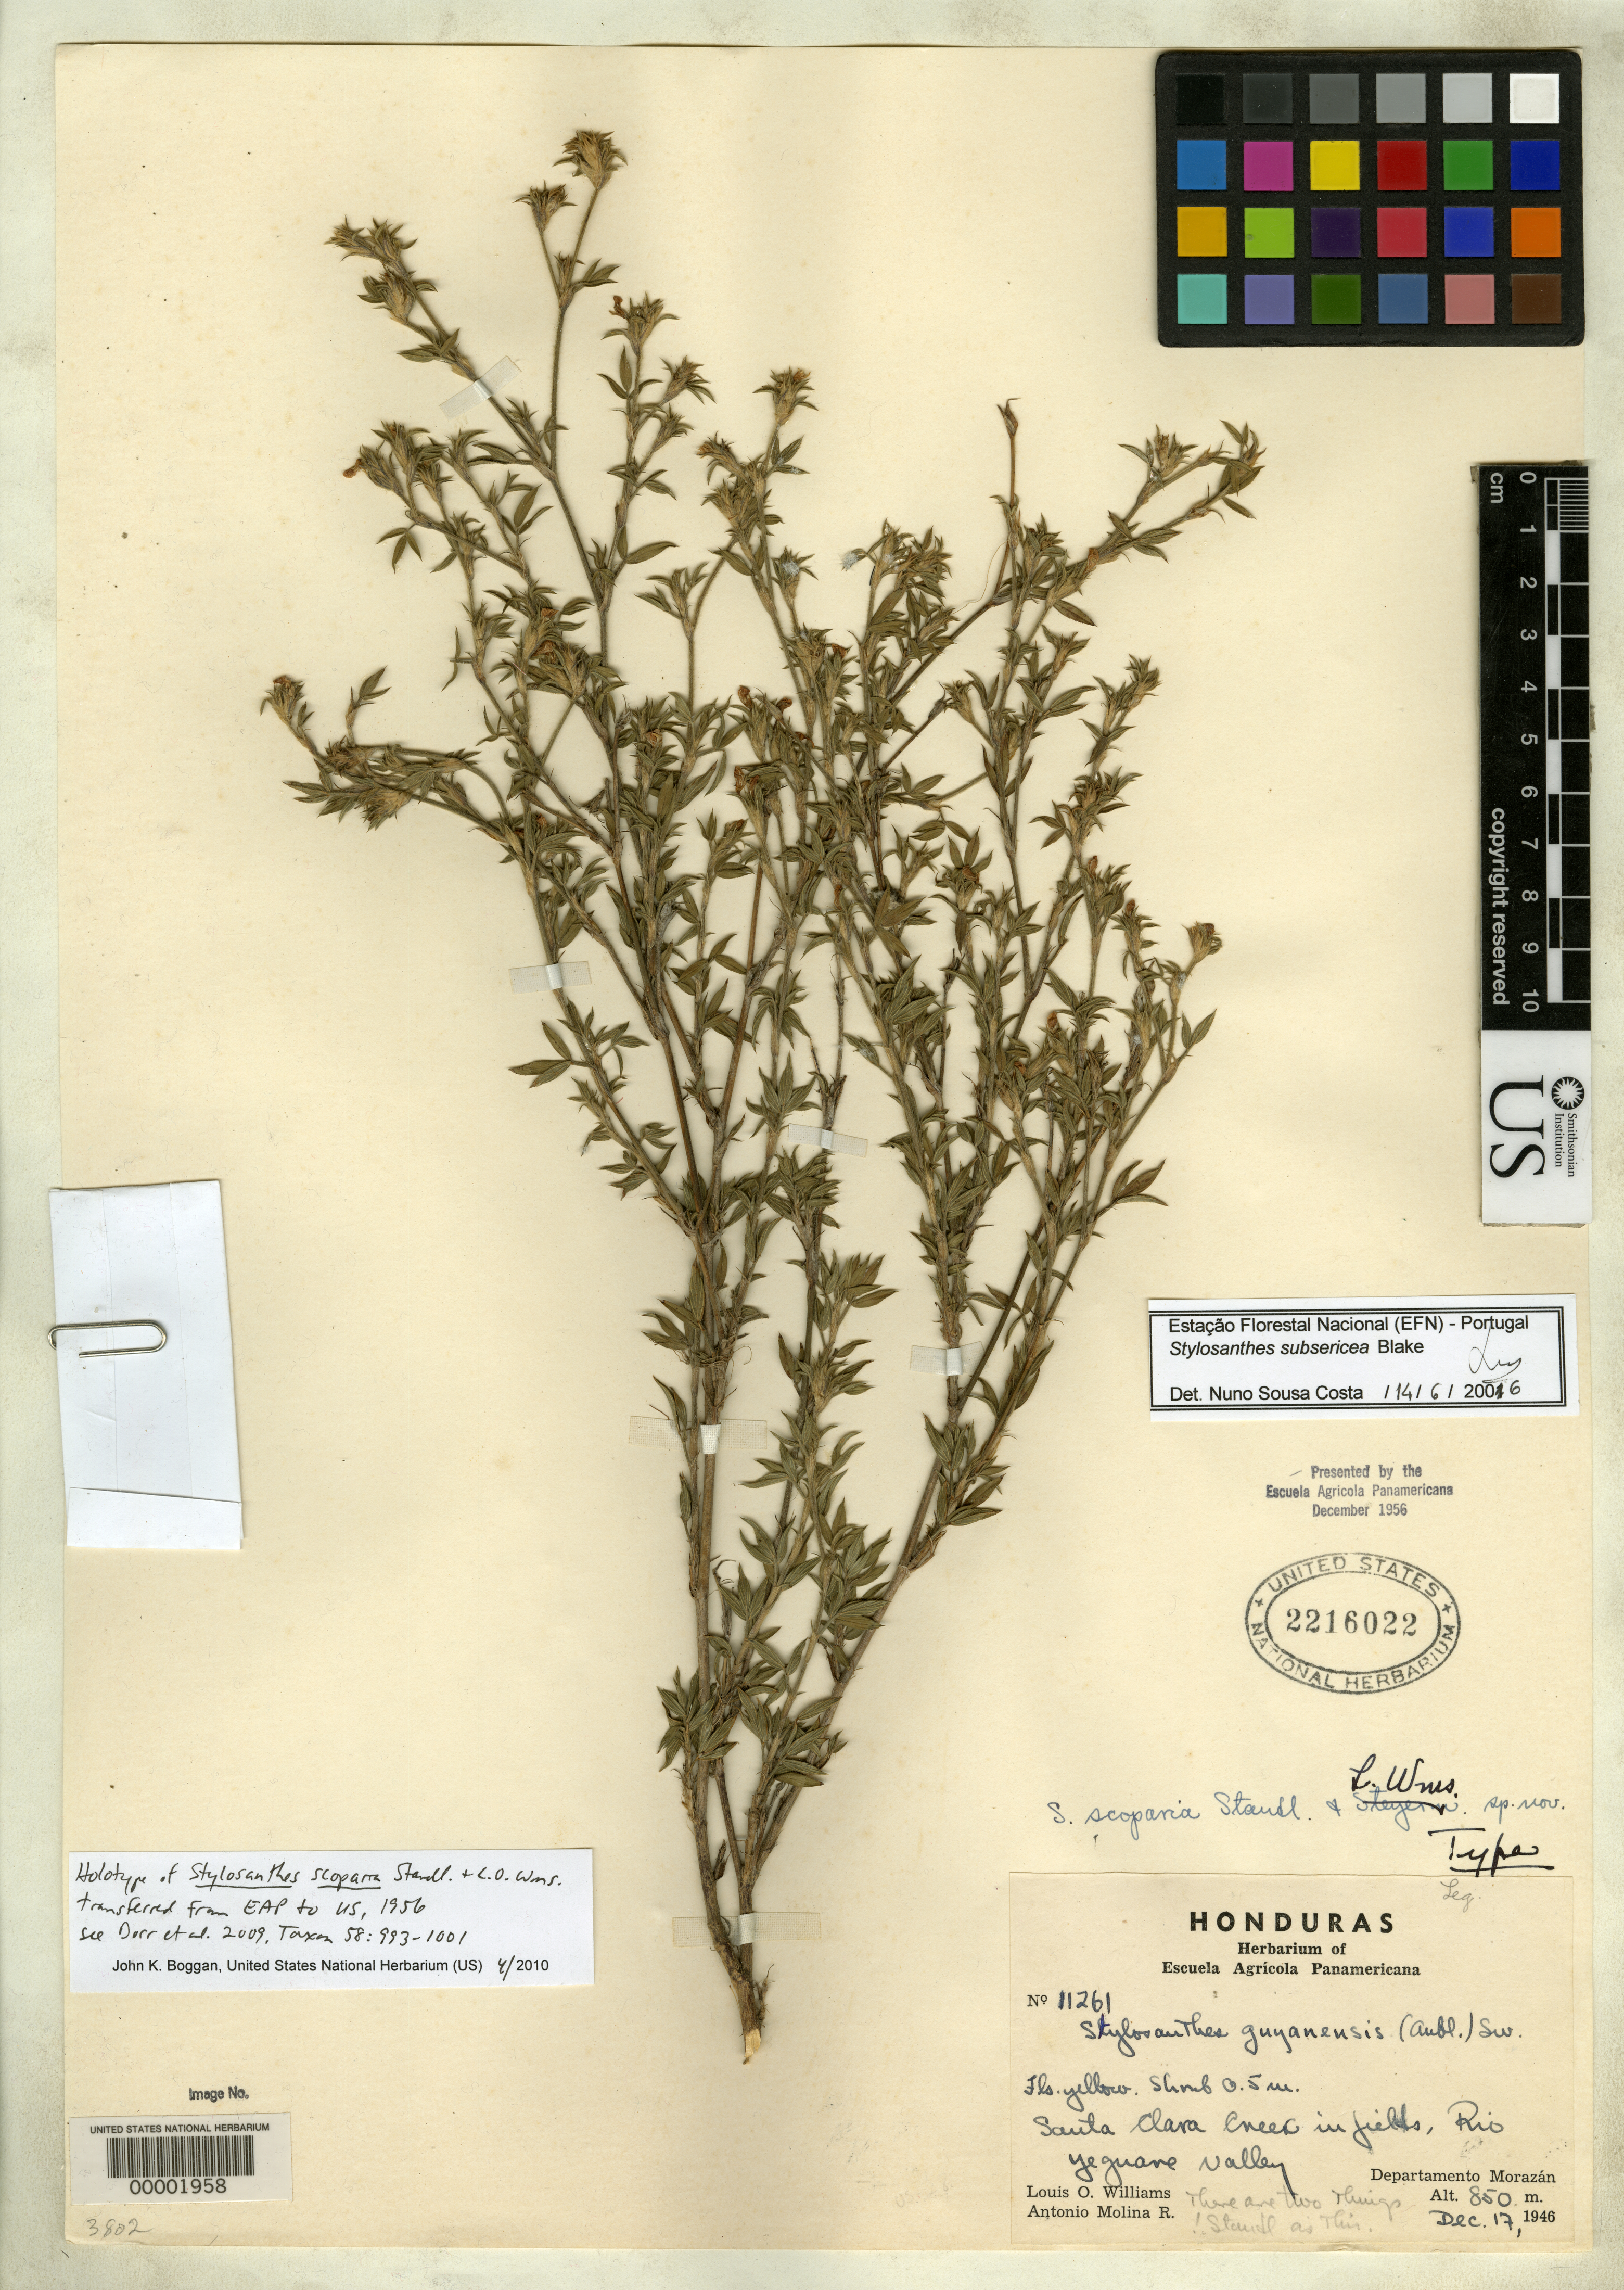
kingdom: Plantae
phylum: Tracheophyta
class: Magnoliopsida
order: Fabales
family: Fabaceae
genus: Stylosanthes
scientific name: Stylosanthes scoparia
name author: Standl. & L.O. Williams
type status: Holotype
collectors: L. O. Williams & A. Molina R.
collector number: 11261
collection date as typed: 17 Dec 1946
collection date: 1946-12-17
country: Honduras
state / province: Fco. Morazán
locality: Rio Yeguave Valley, Santa Clara Creek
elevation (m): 850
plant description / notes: "Presented by the Escuela Agricola Panamericana December 1956." Holotype, transferred from EAP to US (see Dorr et al. 2009, Taxon 58: 993-1001).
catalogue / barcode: US 2216022